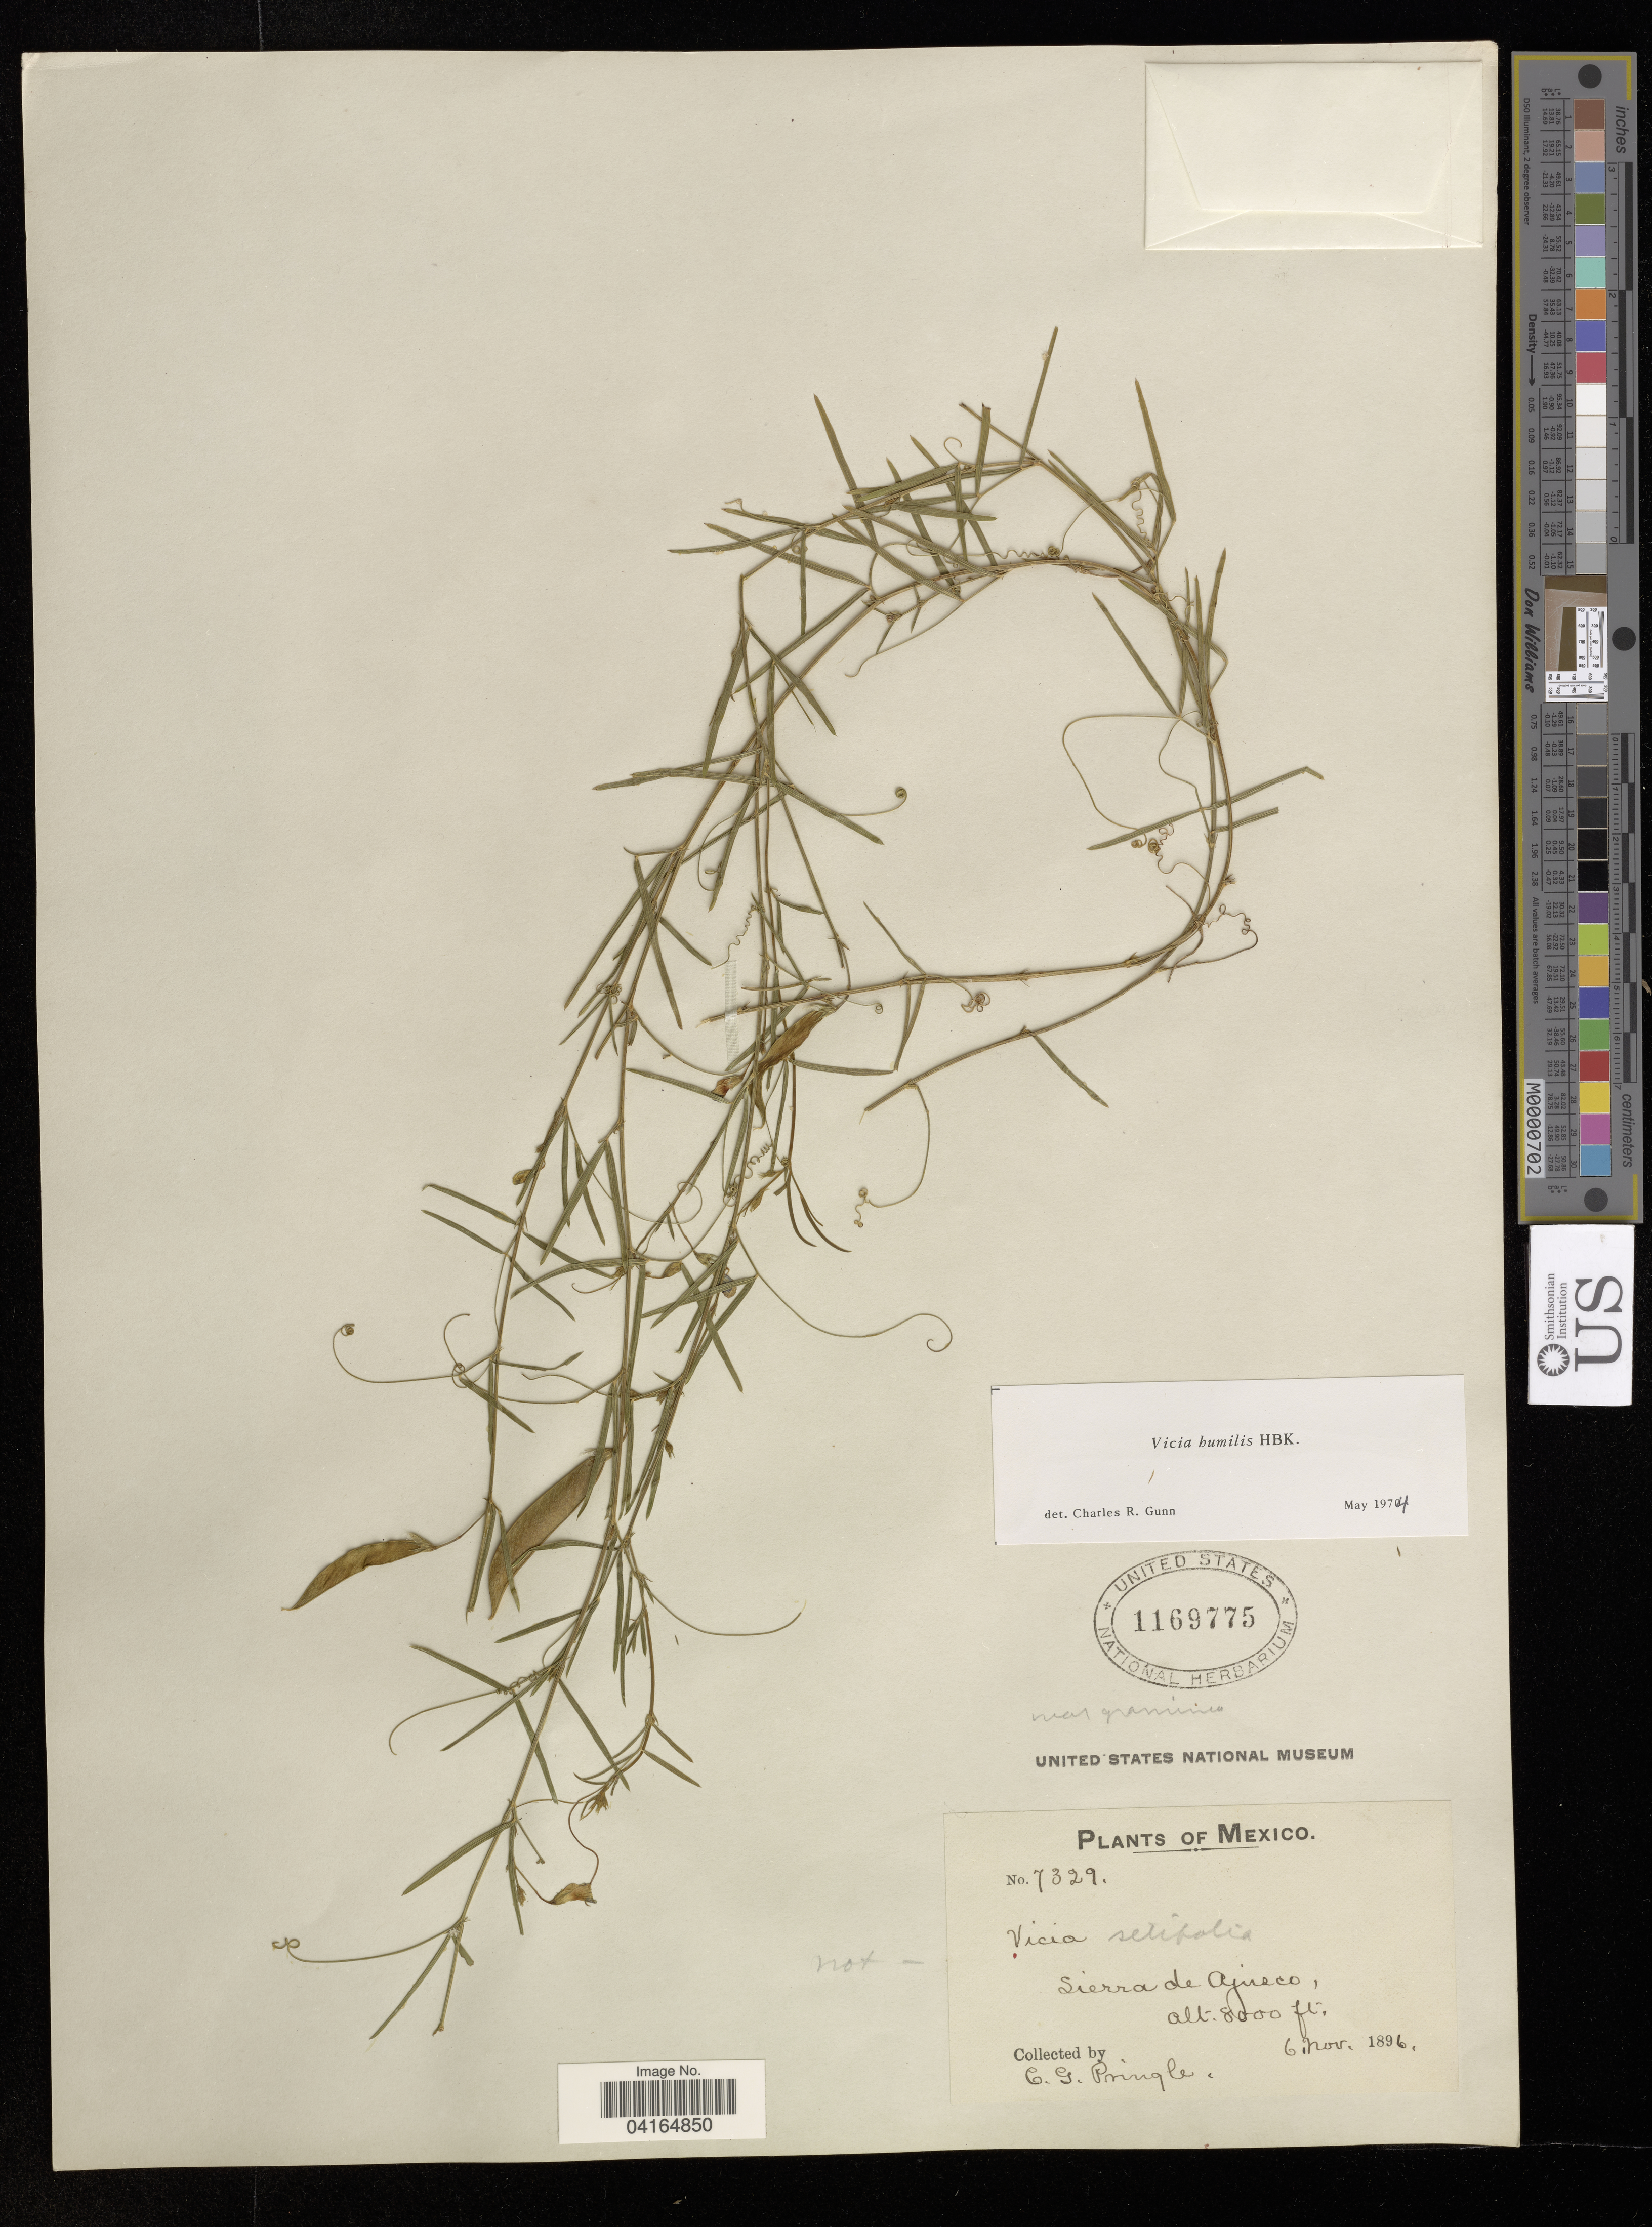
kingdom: Plantae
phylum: Tracheophyta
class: Magnoliopsida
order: Fabales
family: Fabaceae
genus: Vicia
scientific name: Vicia humilis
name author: Kunth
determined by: Hechenleitner, Paulina, RBG Edinburgh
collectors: C. G. Pringle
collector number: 7329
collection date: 1896-11-06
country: Mexico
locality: Sierra de Ajusco.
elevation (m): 2438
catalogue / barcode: US 1169775